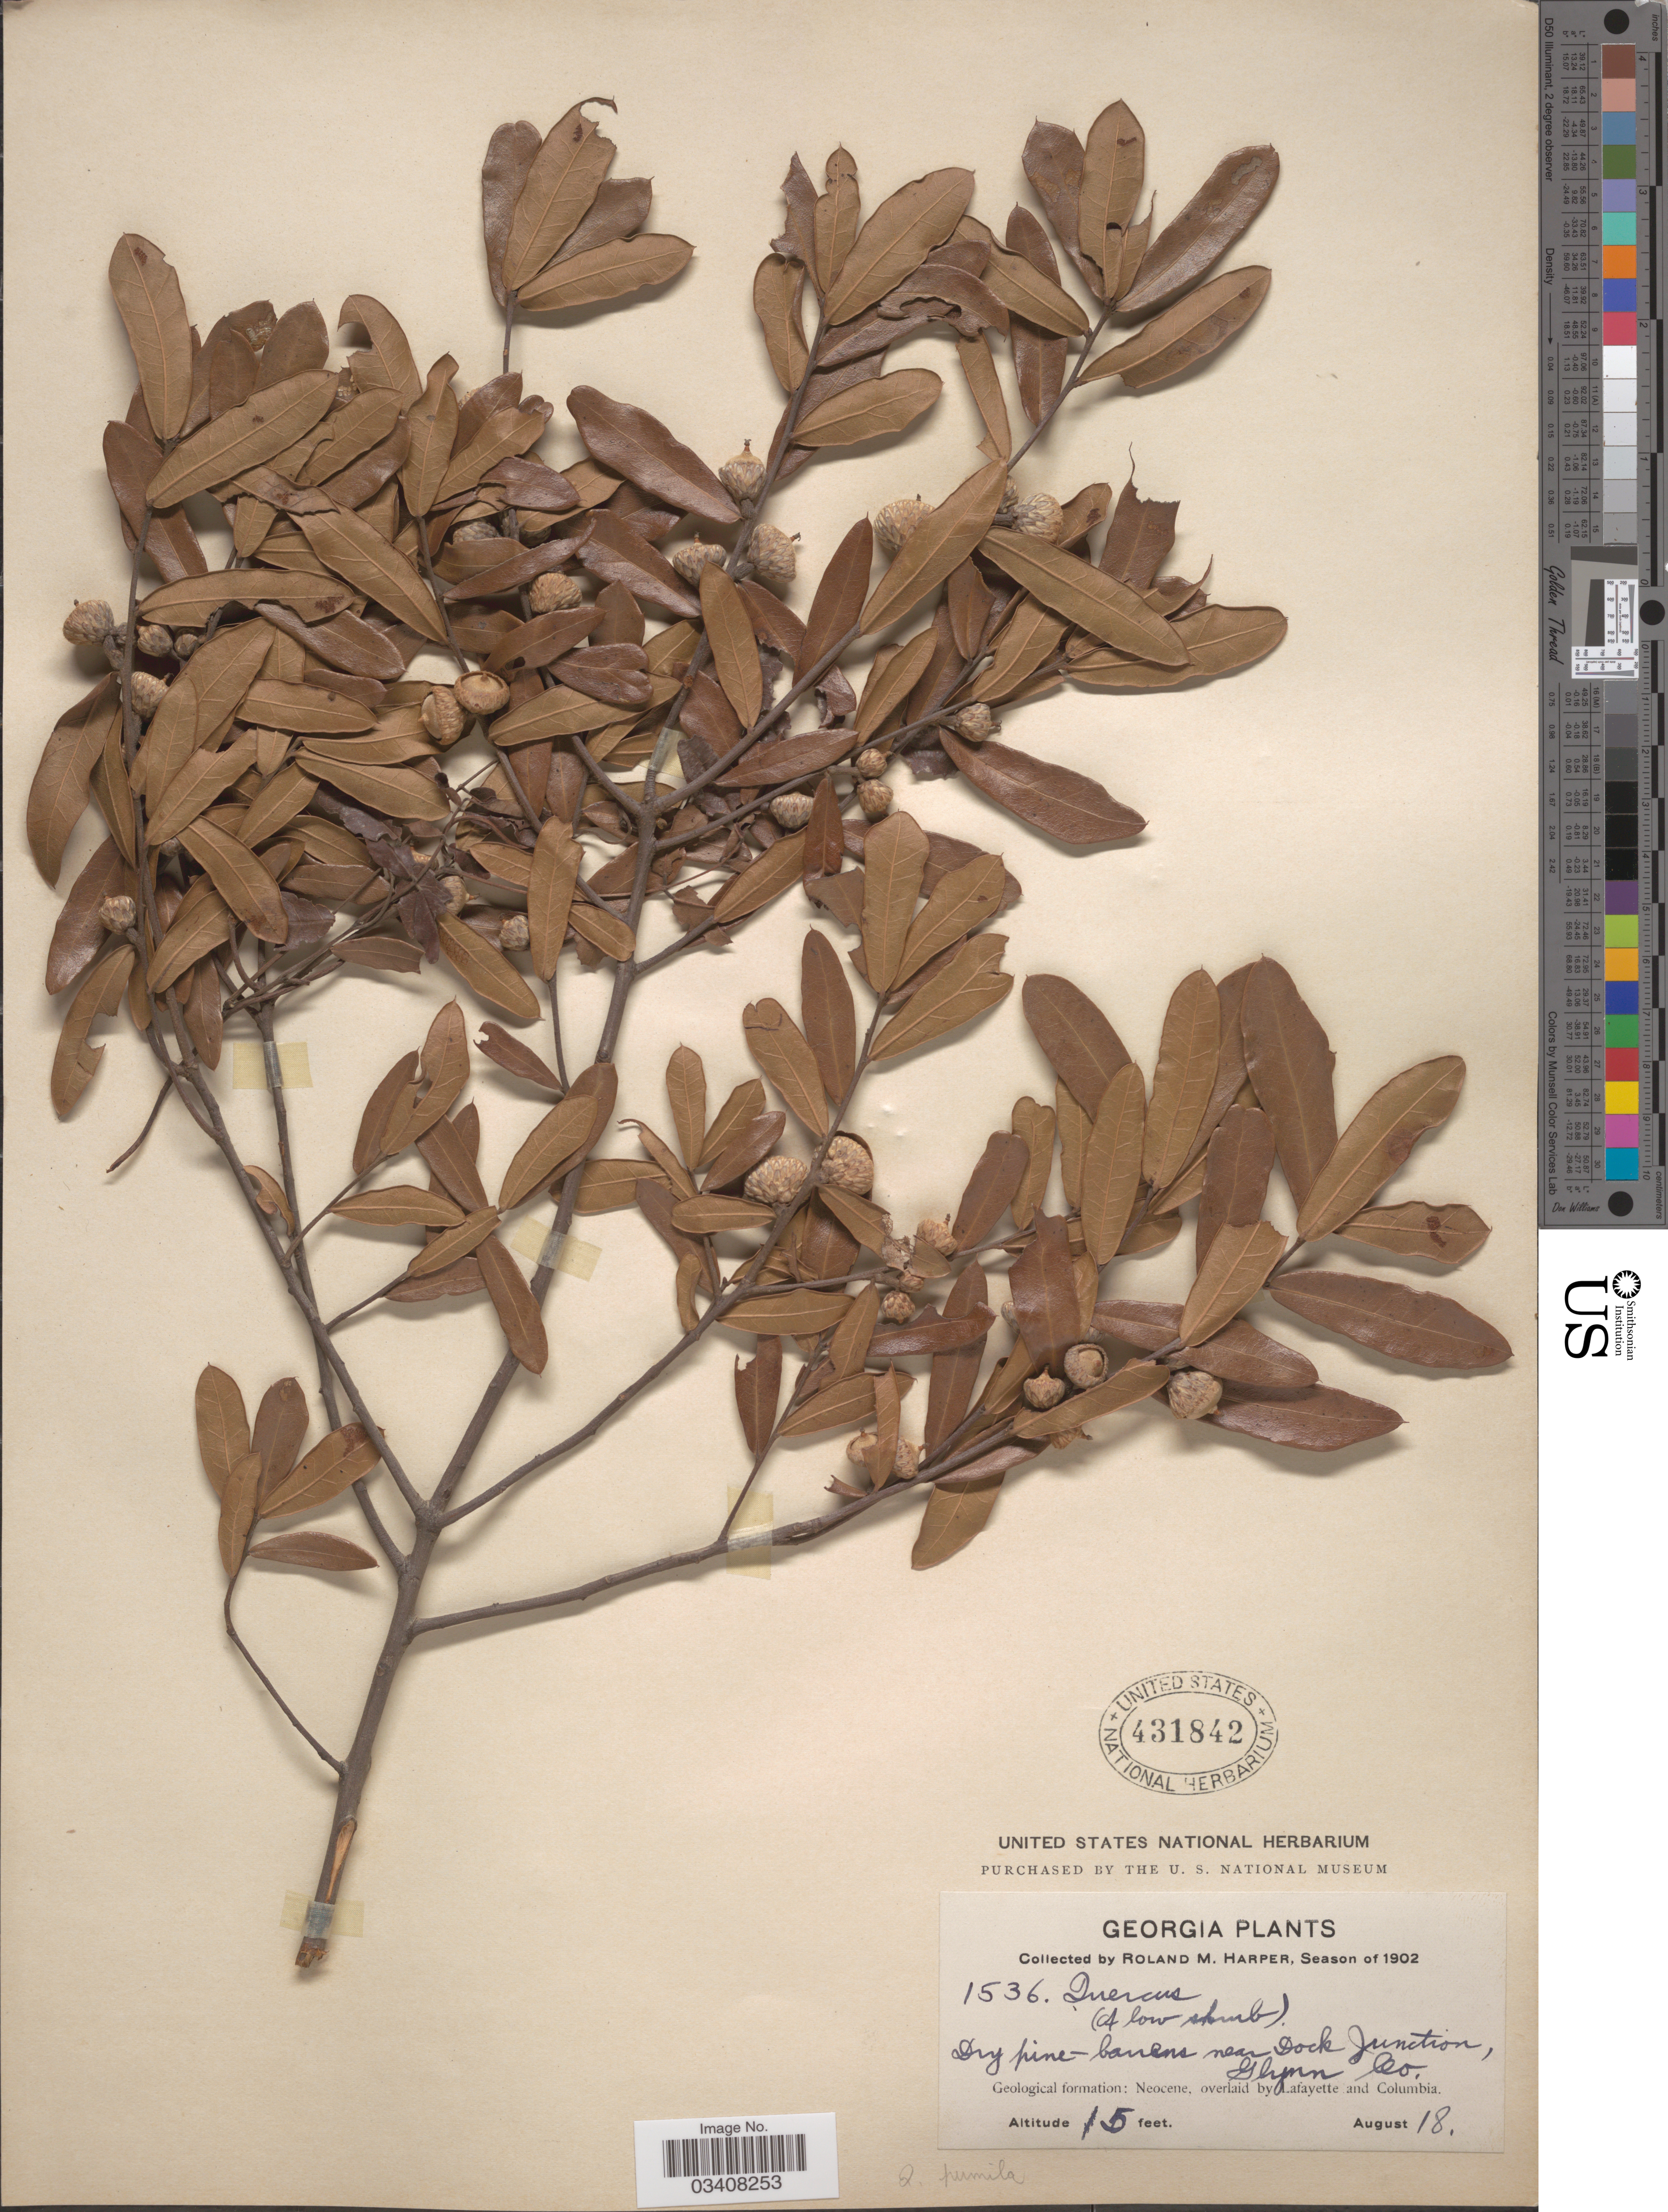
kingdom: Plantae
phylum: Tracheophyta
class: Magnoliopsida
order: Fagales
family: Fagaceae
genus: Quercus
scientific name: Quercus pumila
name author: Walter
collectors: R. M. Harper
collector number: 1536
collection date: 1902-08-18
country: United States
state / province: Georgia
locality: Near Dock Junction, Glynn Co. Geological formation: Neocene, overlaid by Lafayette and Columbia.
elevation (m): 5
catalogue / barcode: US 431842